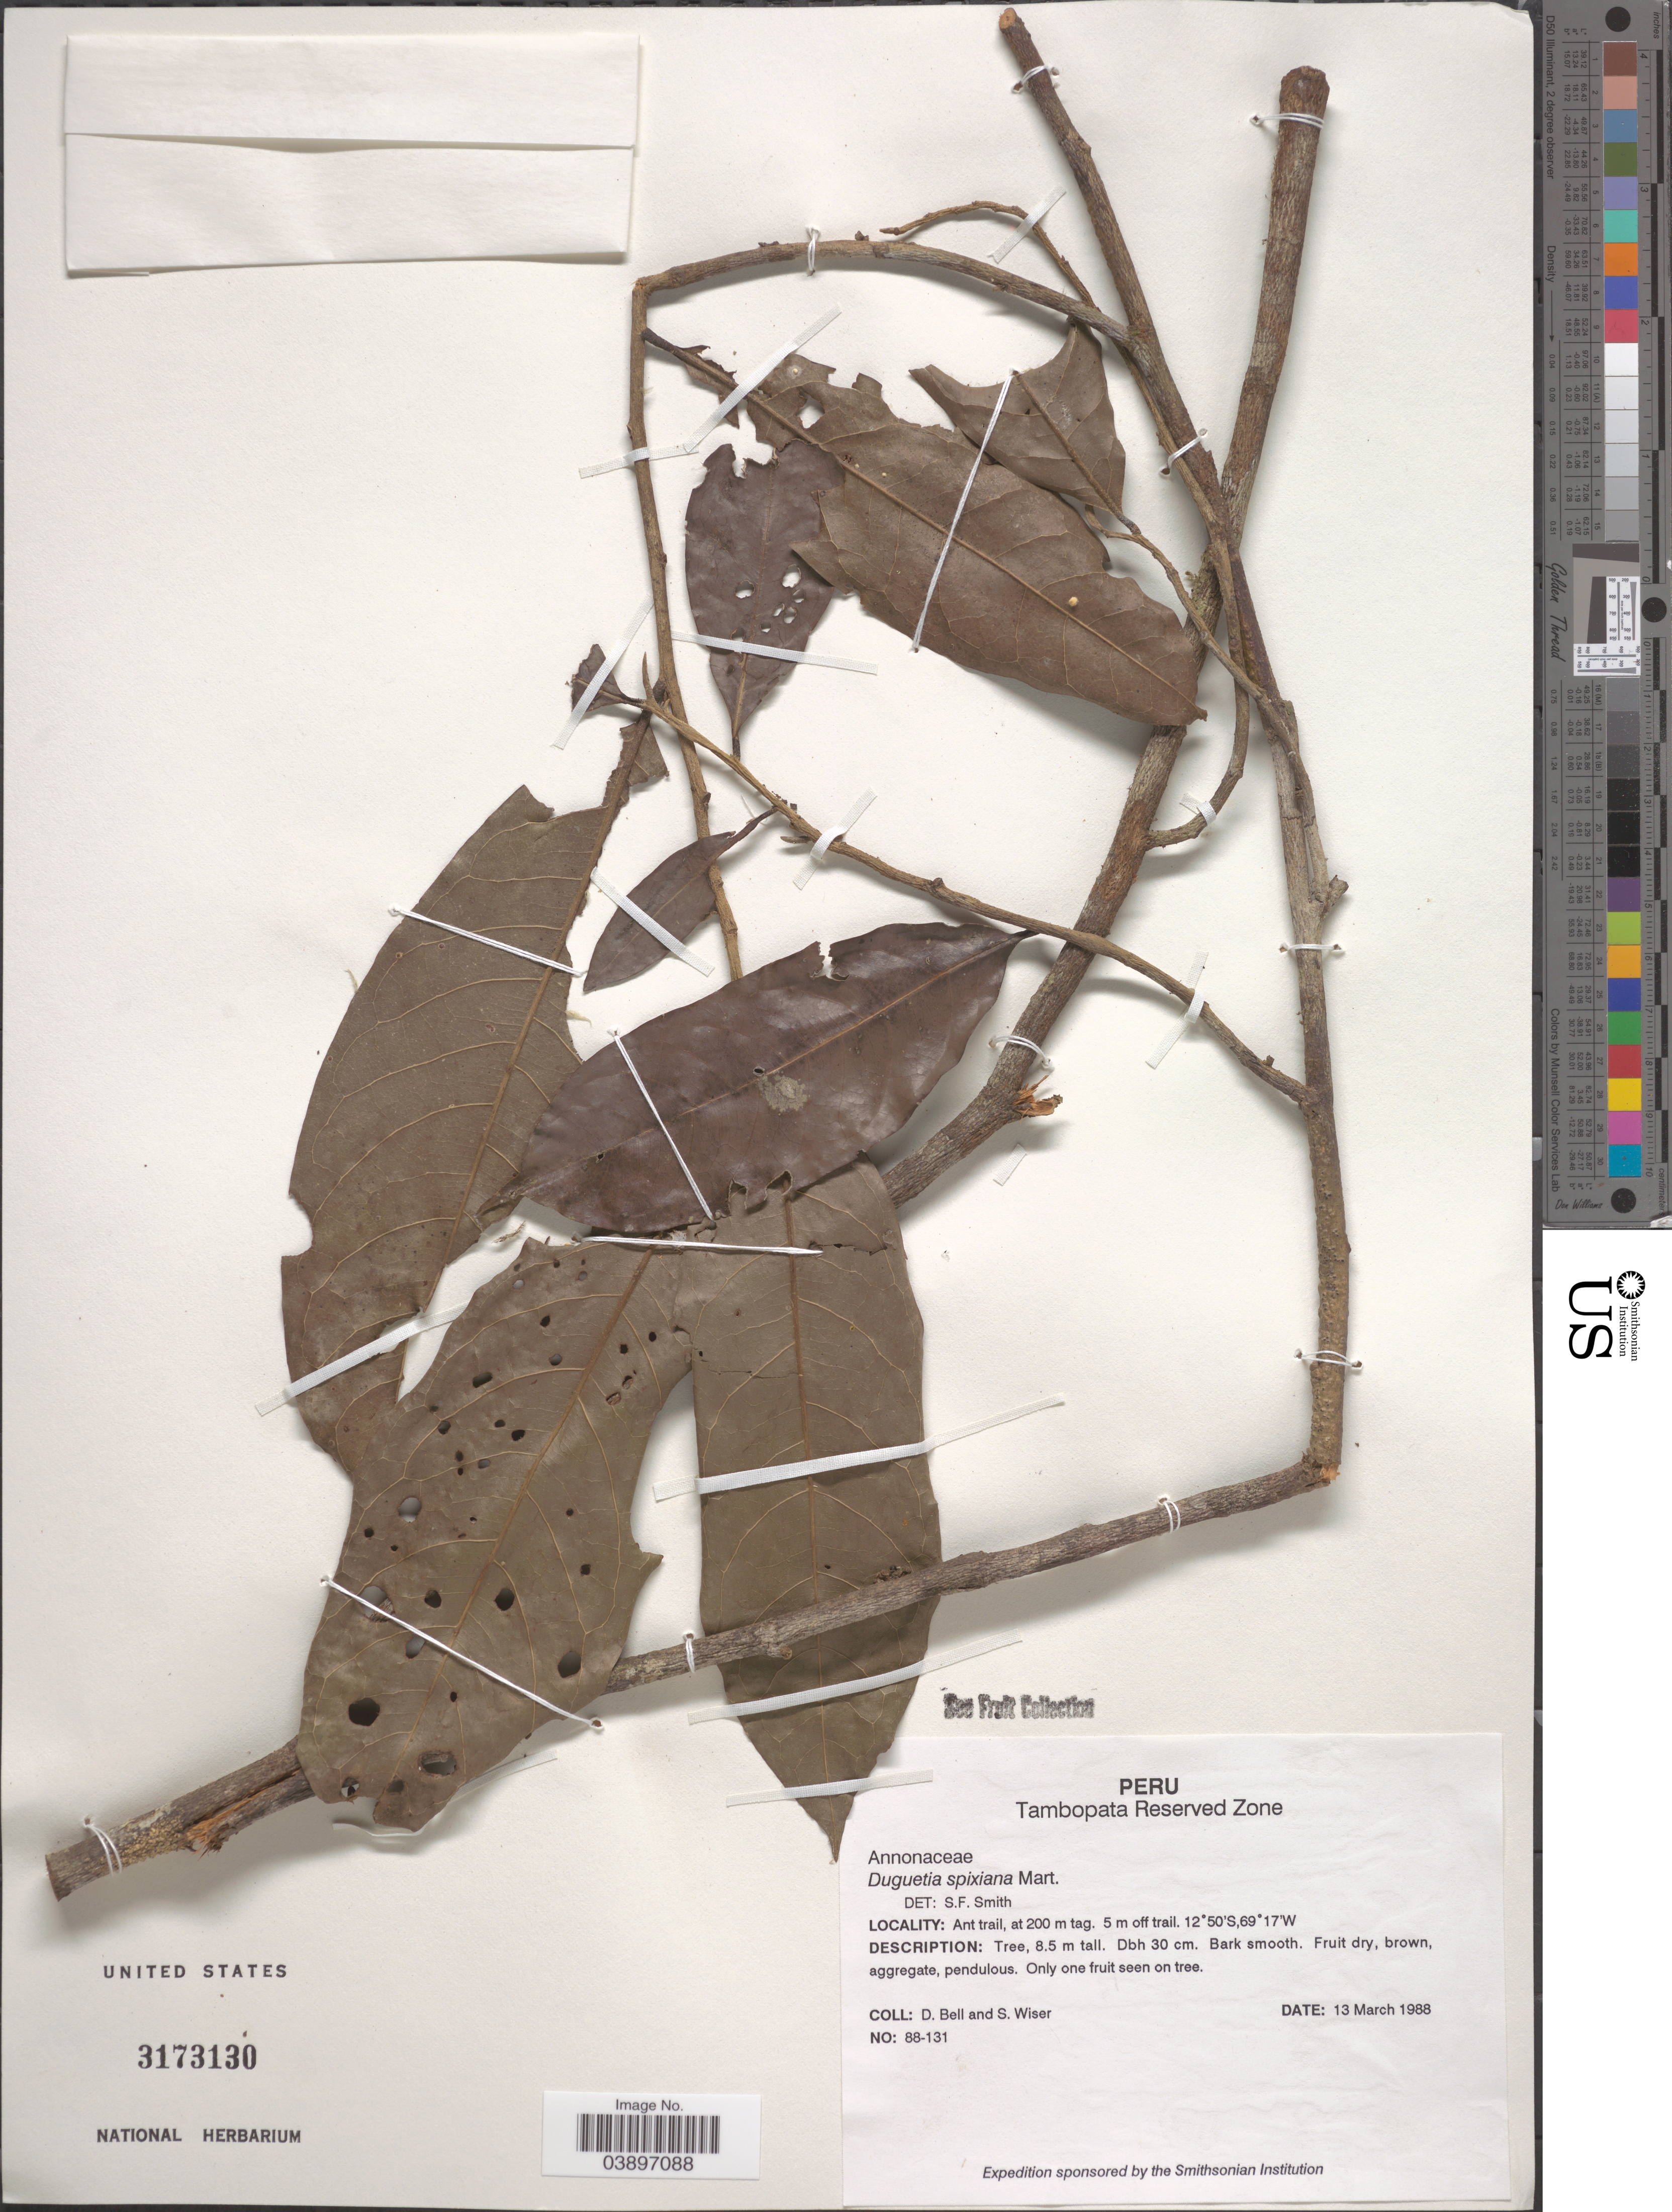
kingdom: Plantae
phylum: Tracheophyta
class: Magnoliopsida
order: Magnoliales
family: Annonaceae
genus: Duguetia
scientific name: Duguetia spixiana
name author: Mart.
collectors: D. A. Bell & S. Wiser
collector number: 88-131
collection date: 1988-03-13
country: Peru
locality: Tambopata Reserved Zone. Ant trail, at 200 m tag. [unsure placement] 5 m off trail.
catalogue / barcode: US 3173130